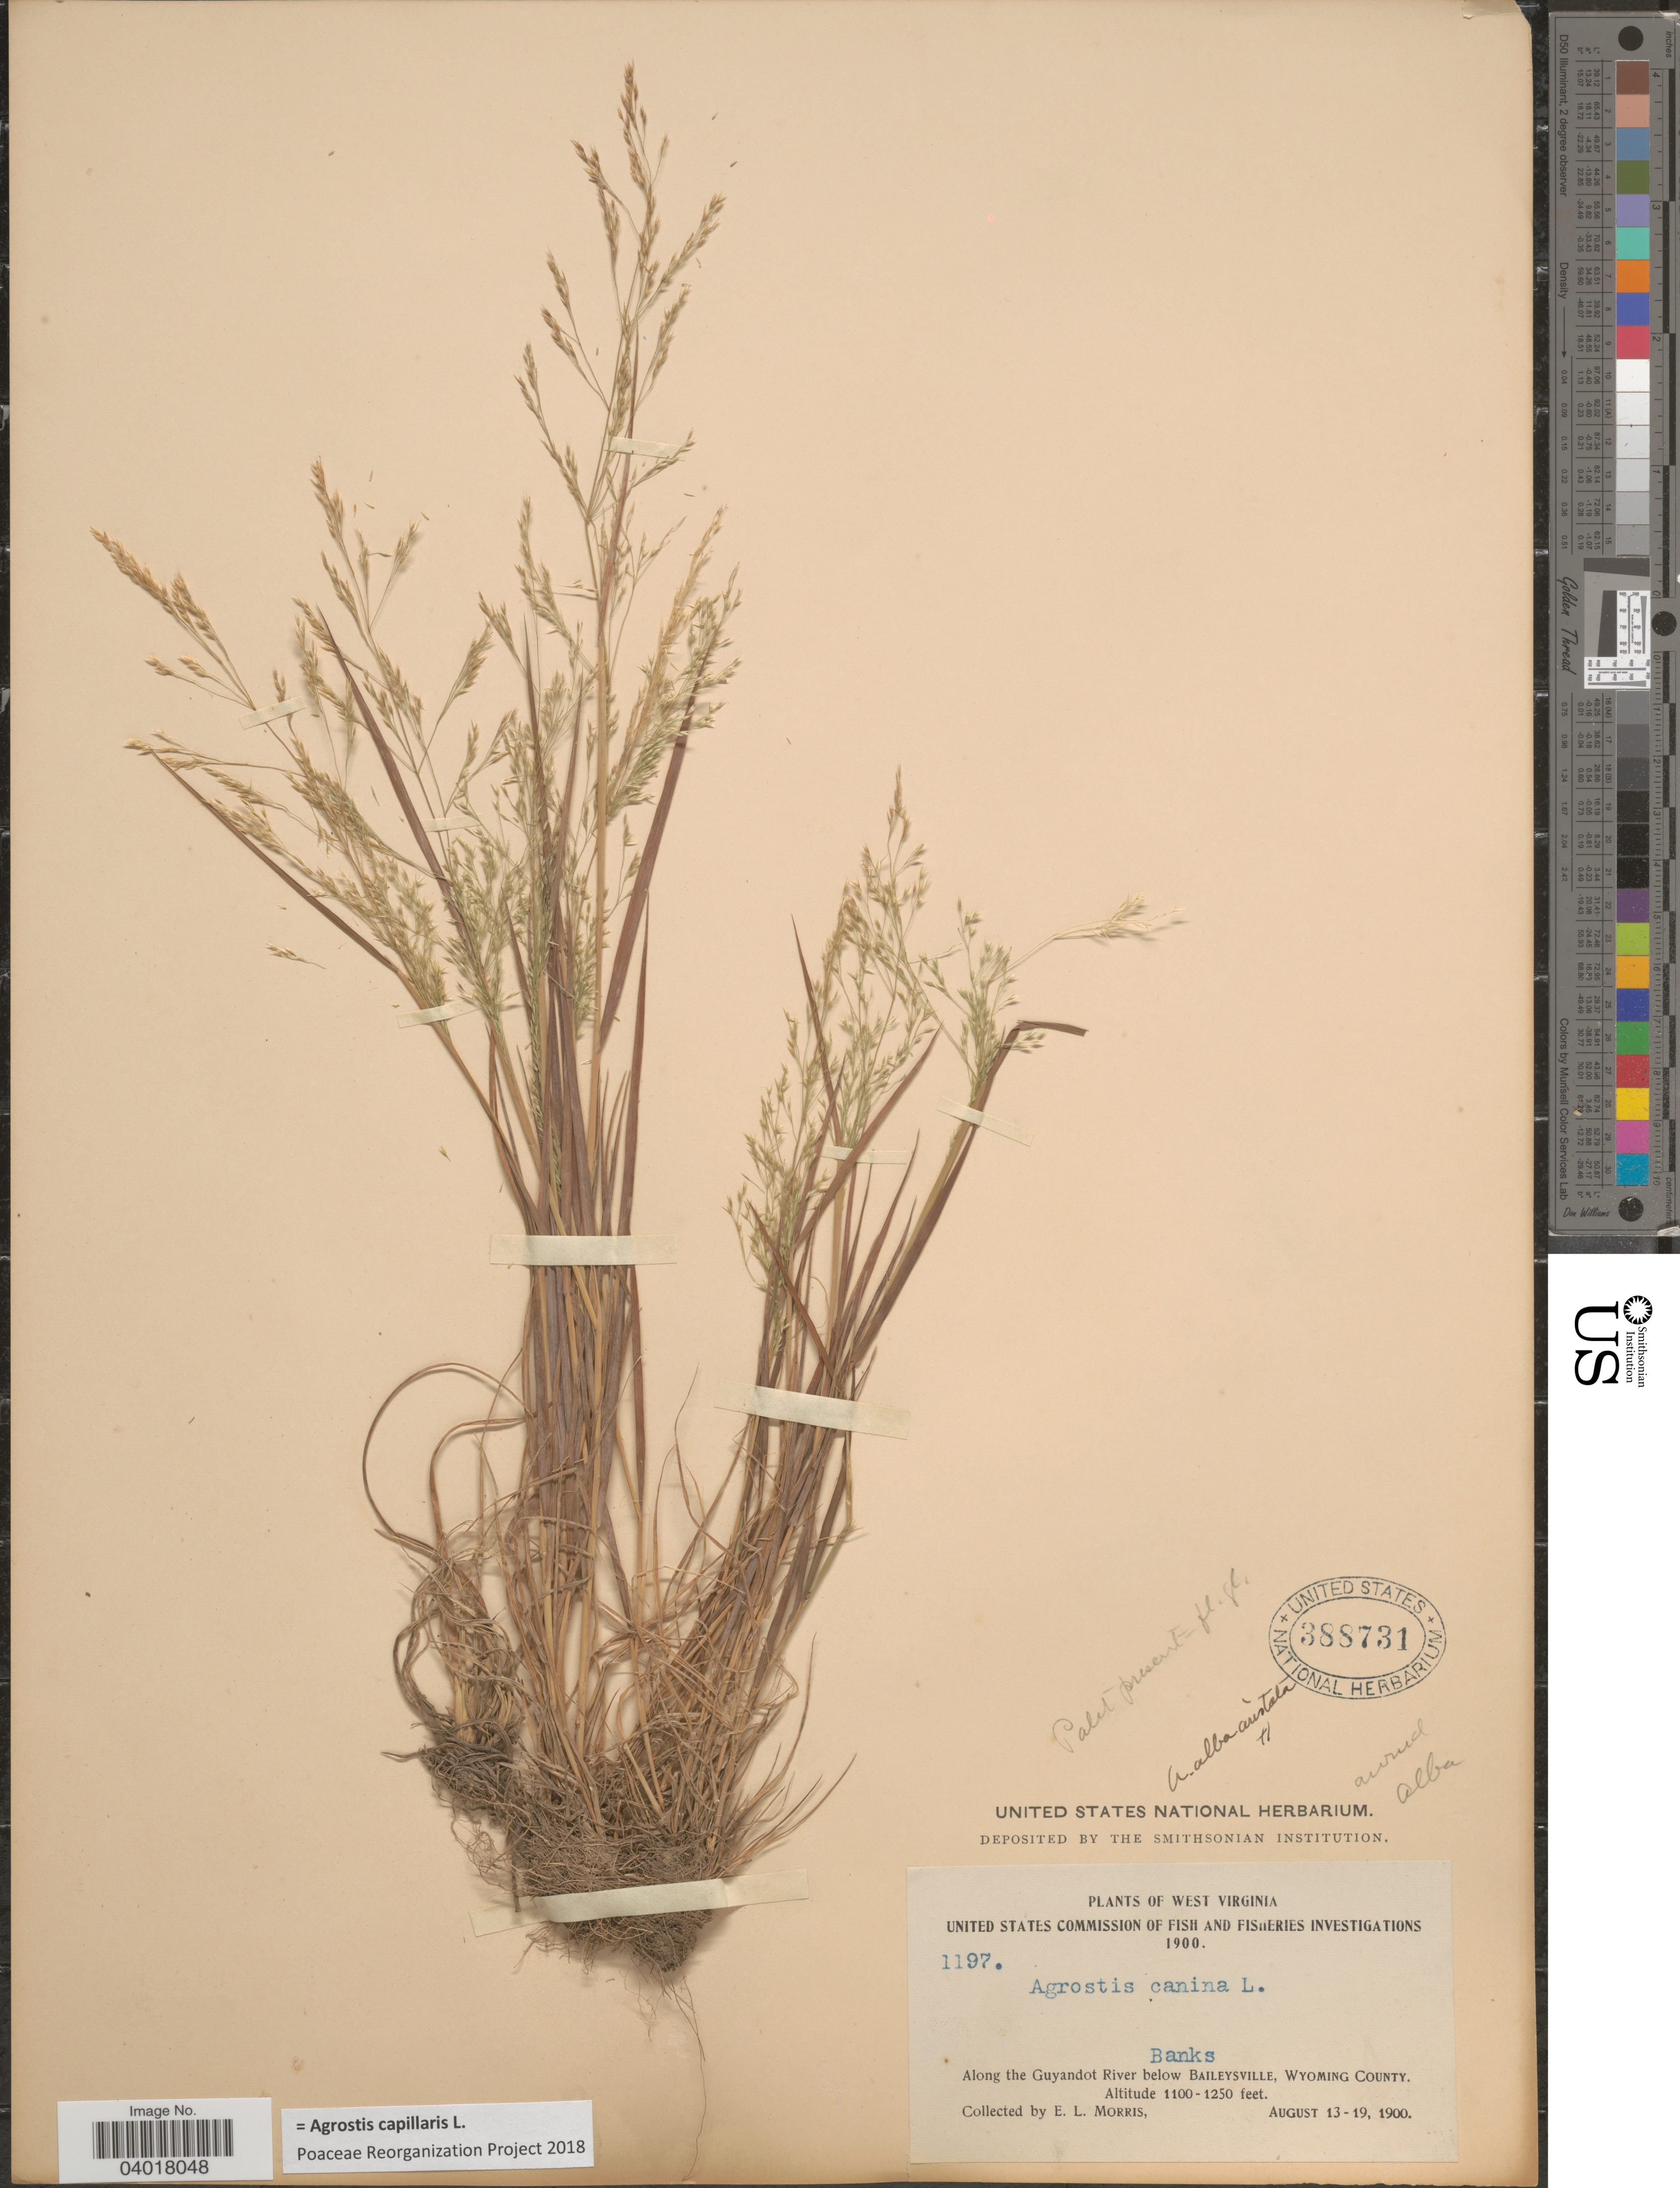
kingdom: Plantae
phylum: Tracheophyta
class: Liliopsida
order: Poales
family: Poaceae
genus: Agrostis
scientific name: Agrostis capillaris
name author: L.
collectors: E. Morris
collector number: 1197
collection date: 1900-08-13/1900-08-19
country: United States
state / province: West Virginia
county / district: Wyoming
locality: Banks along the Guyandot River below Baileysville, Wyoming County.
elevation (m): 335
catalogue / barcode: US 388731